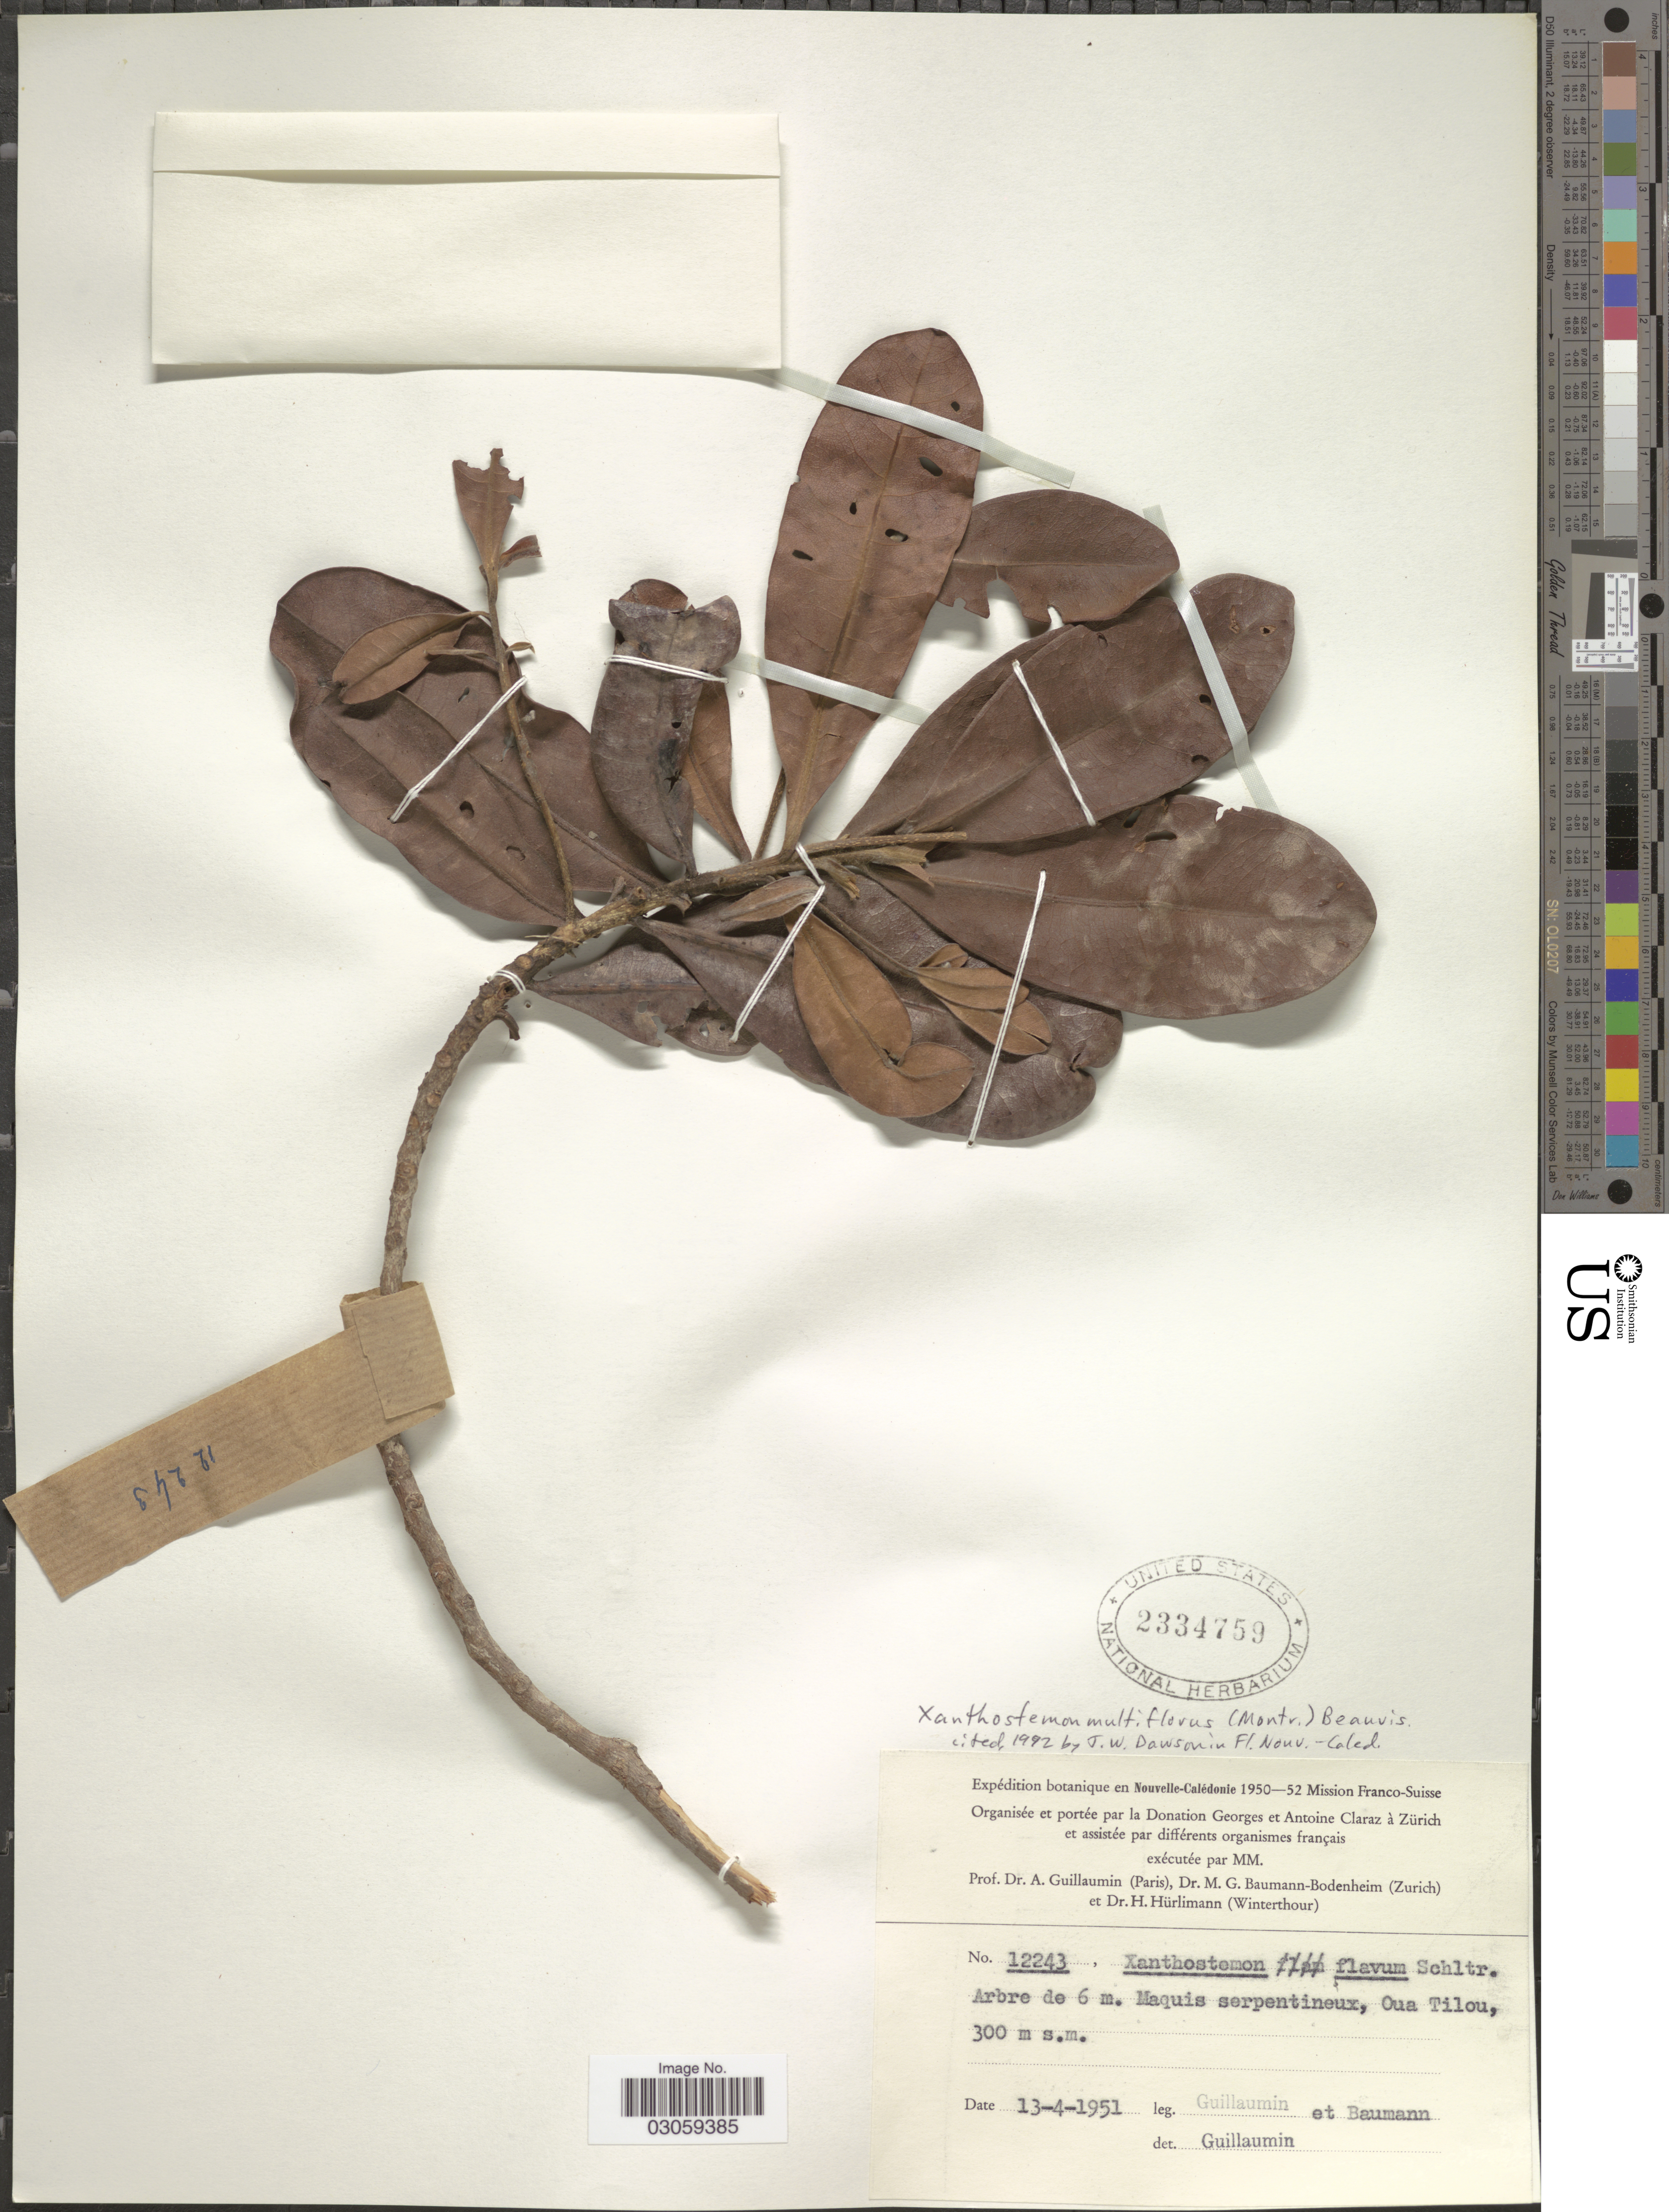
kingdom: Plantae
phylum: Tracheophyta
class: Magnoliopsida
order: Myrtales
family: Myrtaceae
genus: Xanthostemon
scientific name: Xanthostemon multiflorus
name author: (Montrouz.) Beauvis.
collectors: A. Guillaumin & M. G. Baumann-Bodenheim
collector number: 12243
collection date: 1951-04-13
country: New Caledonia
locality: En Nouvelle-Calédonie. Maquis serpentineux, Oua Tilou.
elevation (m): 300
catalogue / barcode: US 2334759